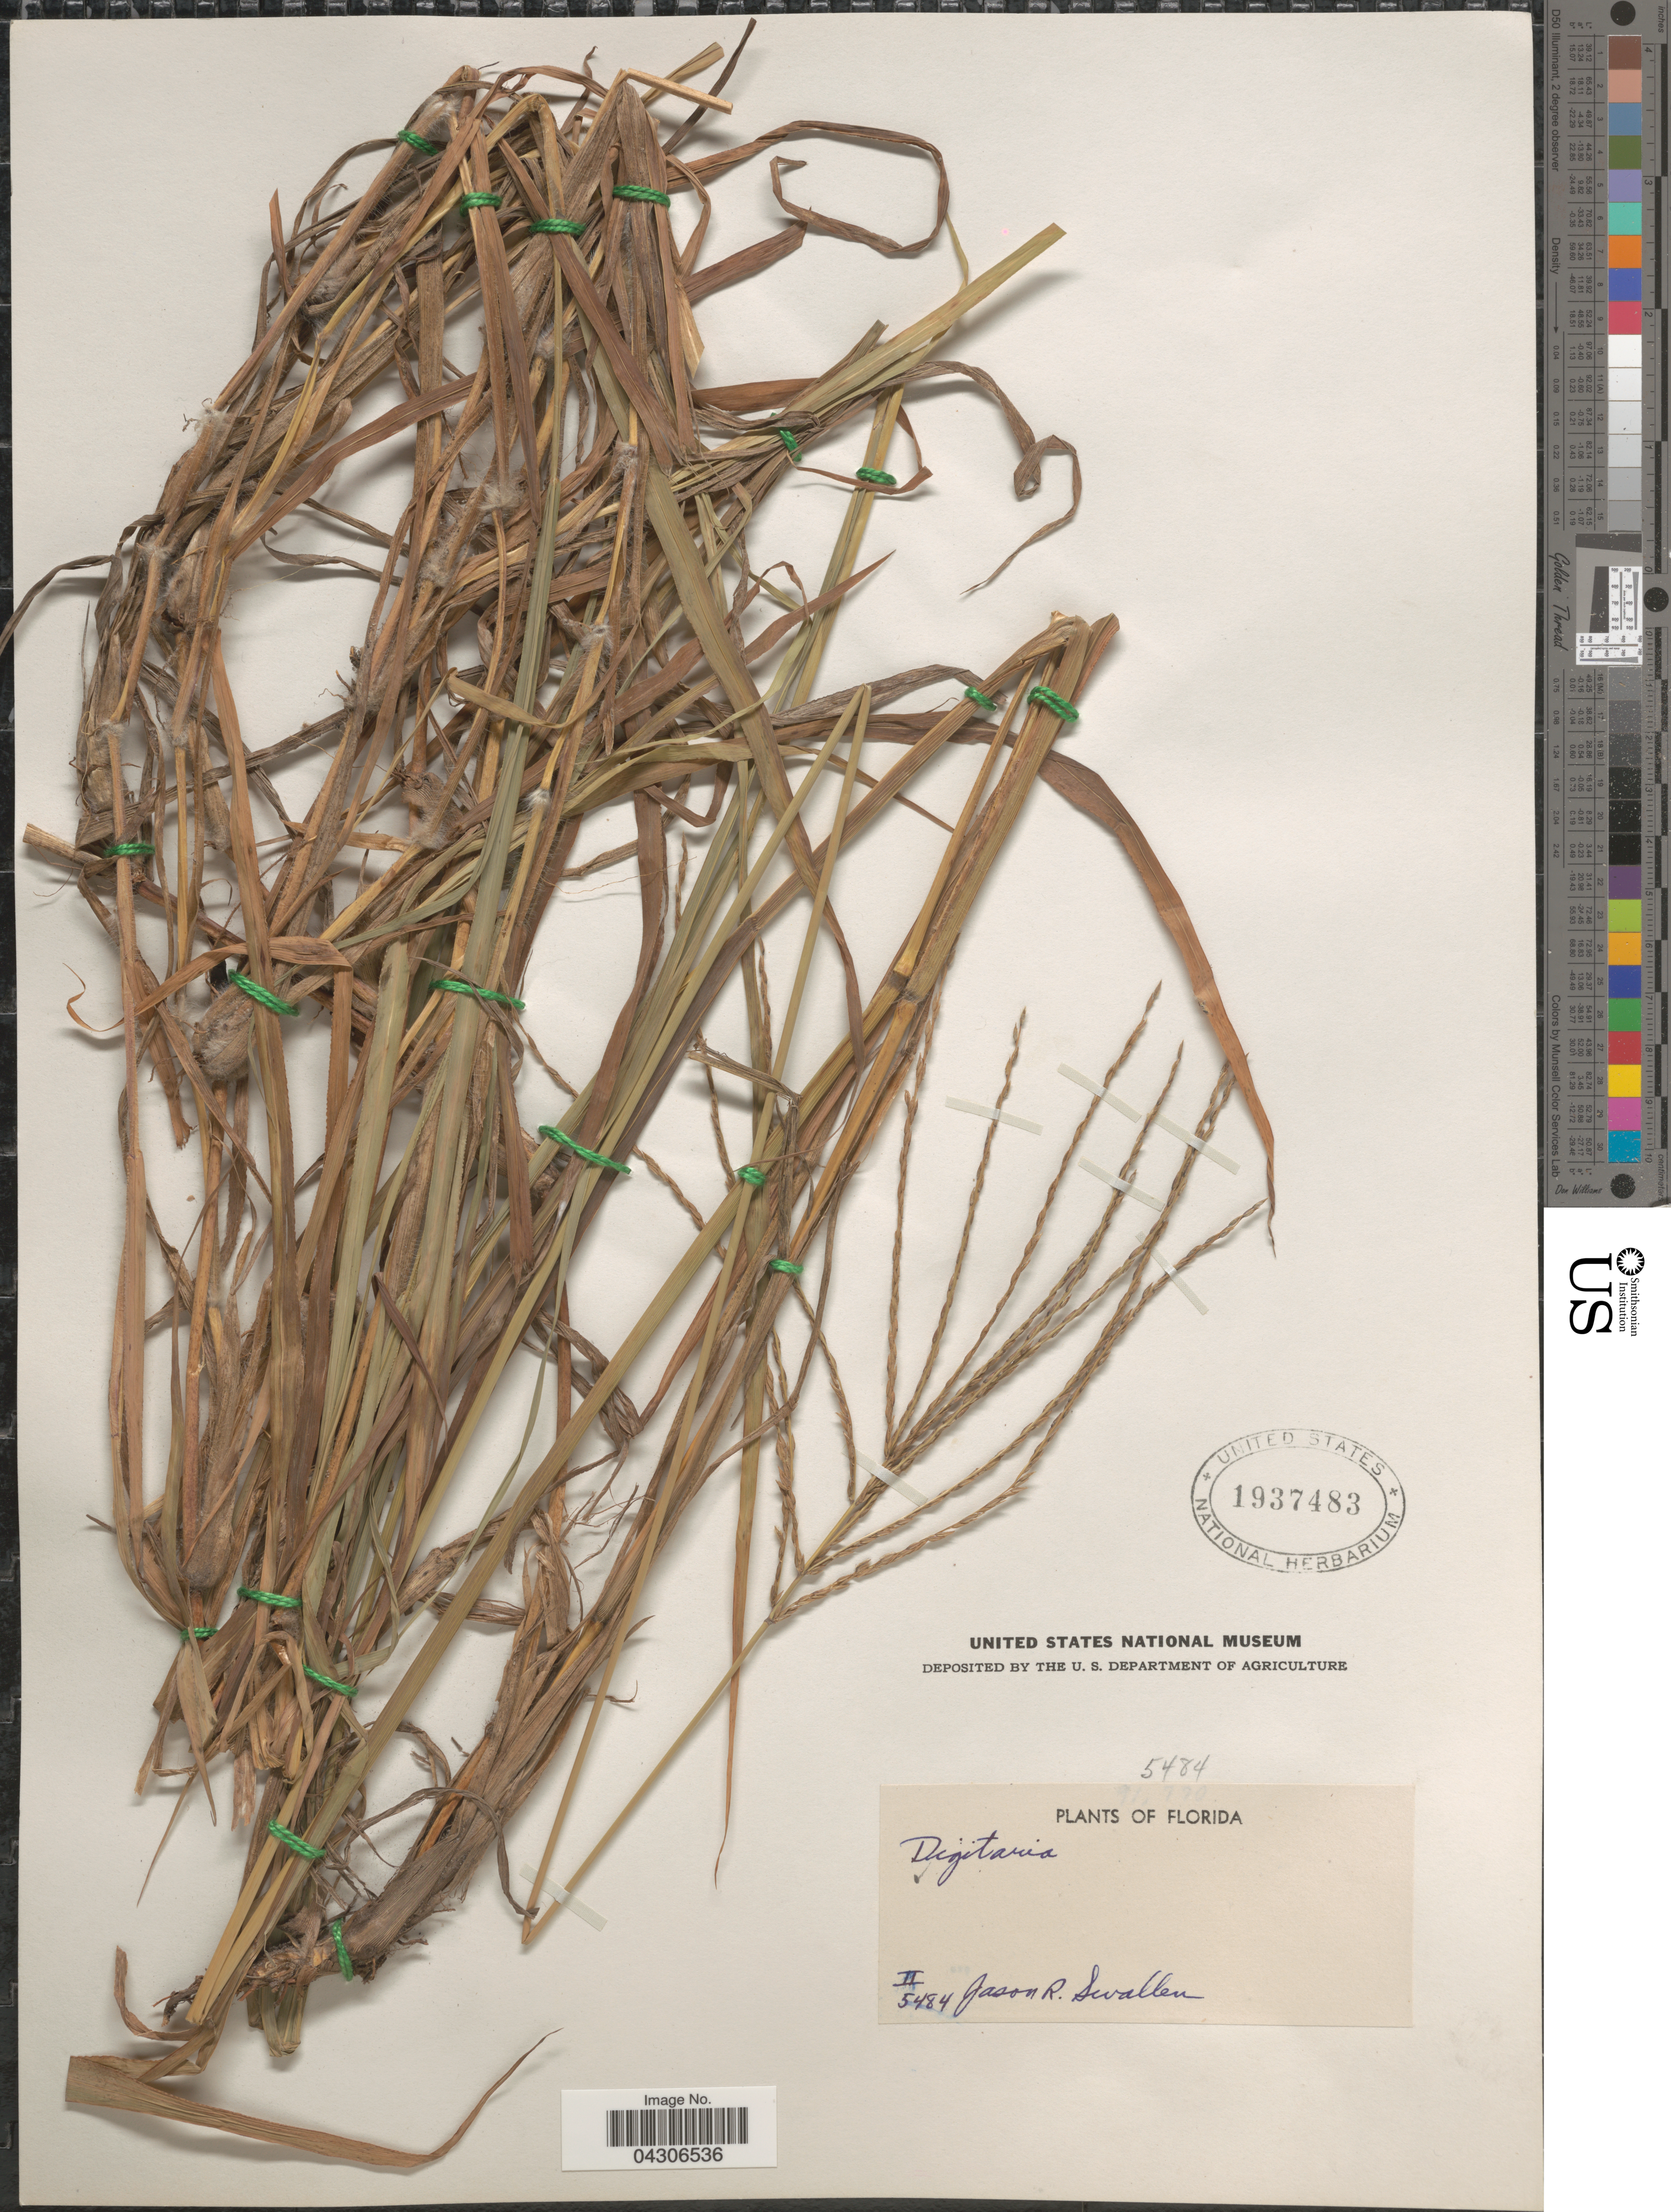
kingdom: Plantae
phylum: Tracheophyta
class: Liliopsida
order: Poales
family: Poaceae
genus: Digitaria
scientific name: Digitaria sp.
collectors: J. R. Swallen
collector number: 5484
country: United States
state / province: Florida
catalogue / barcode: US 1937483